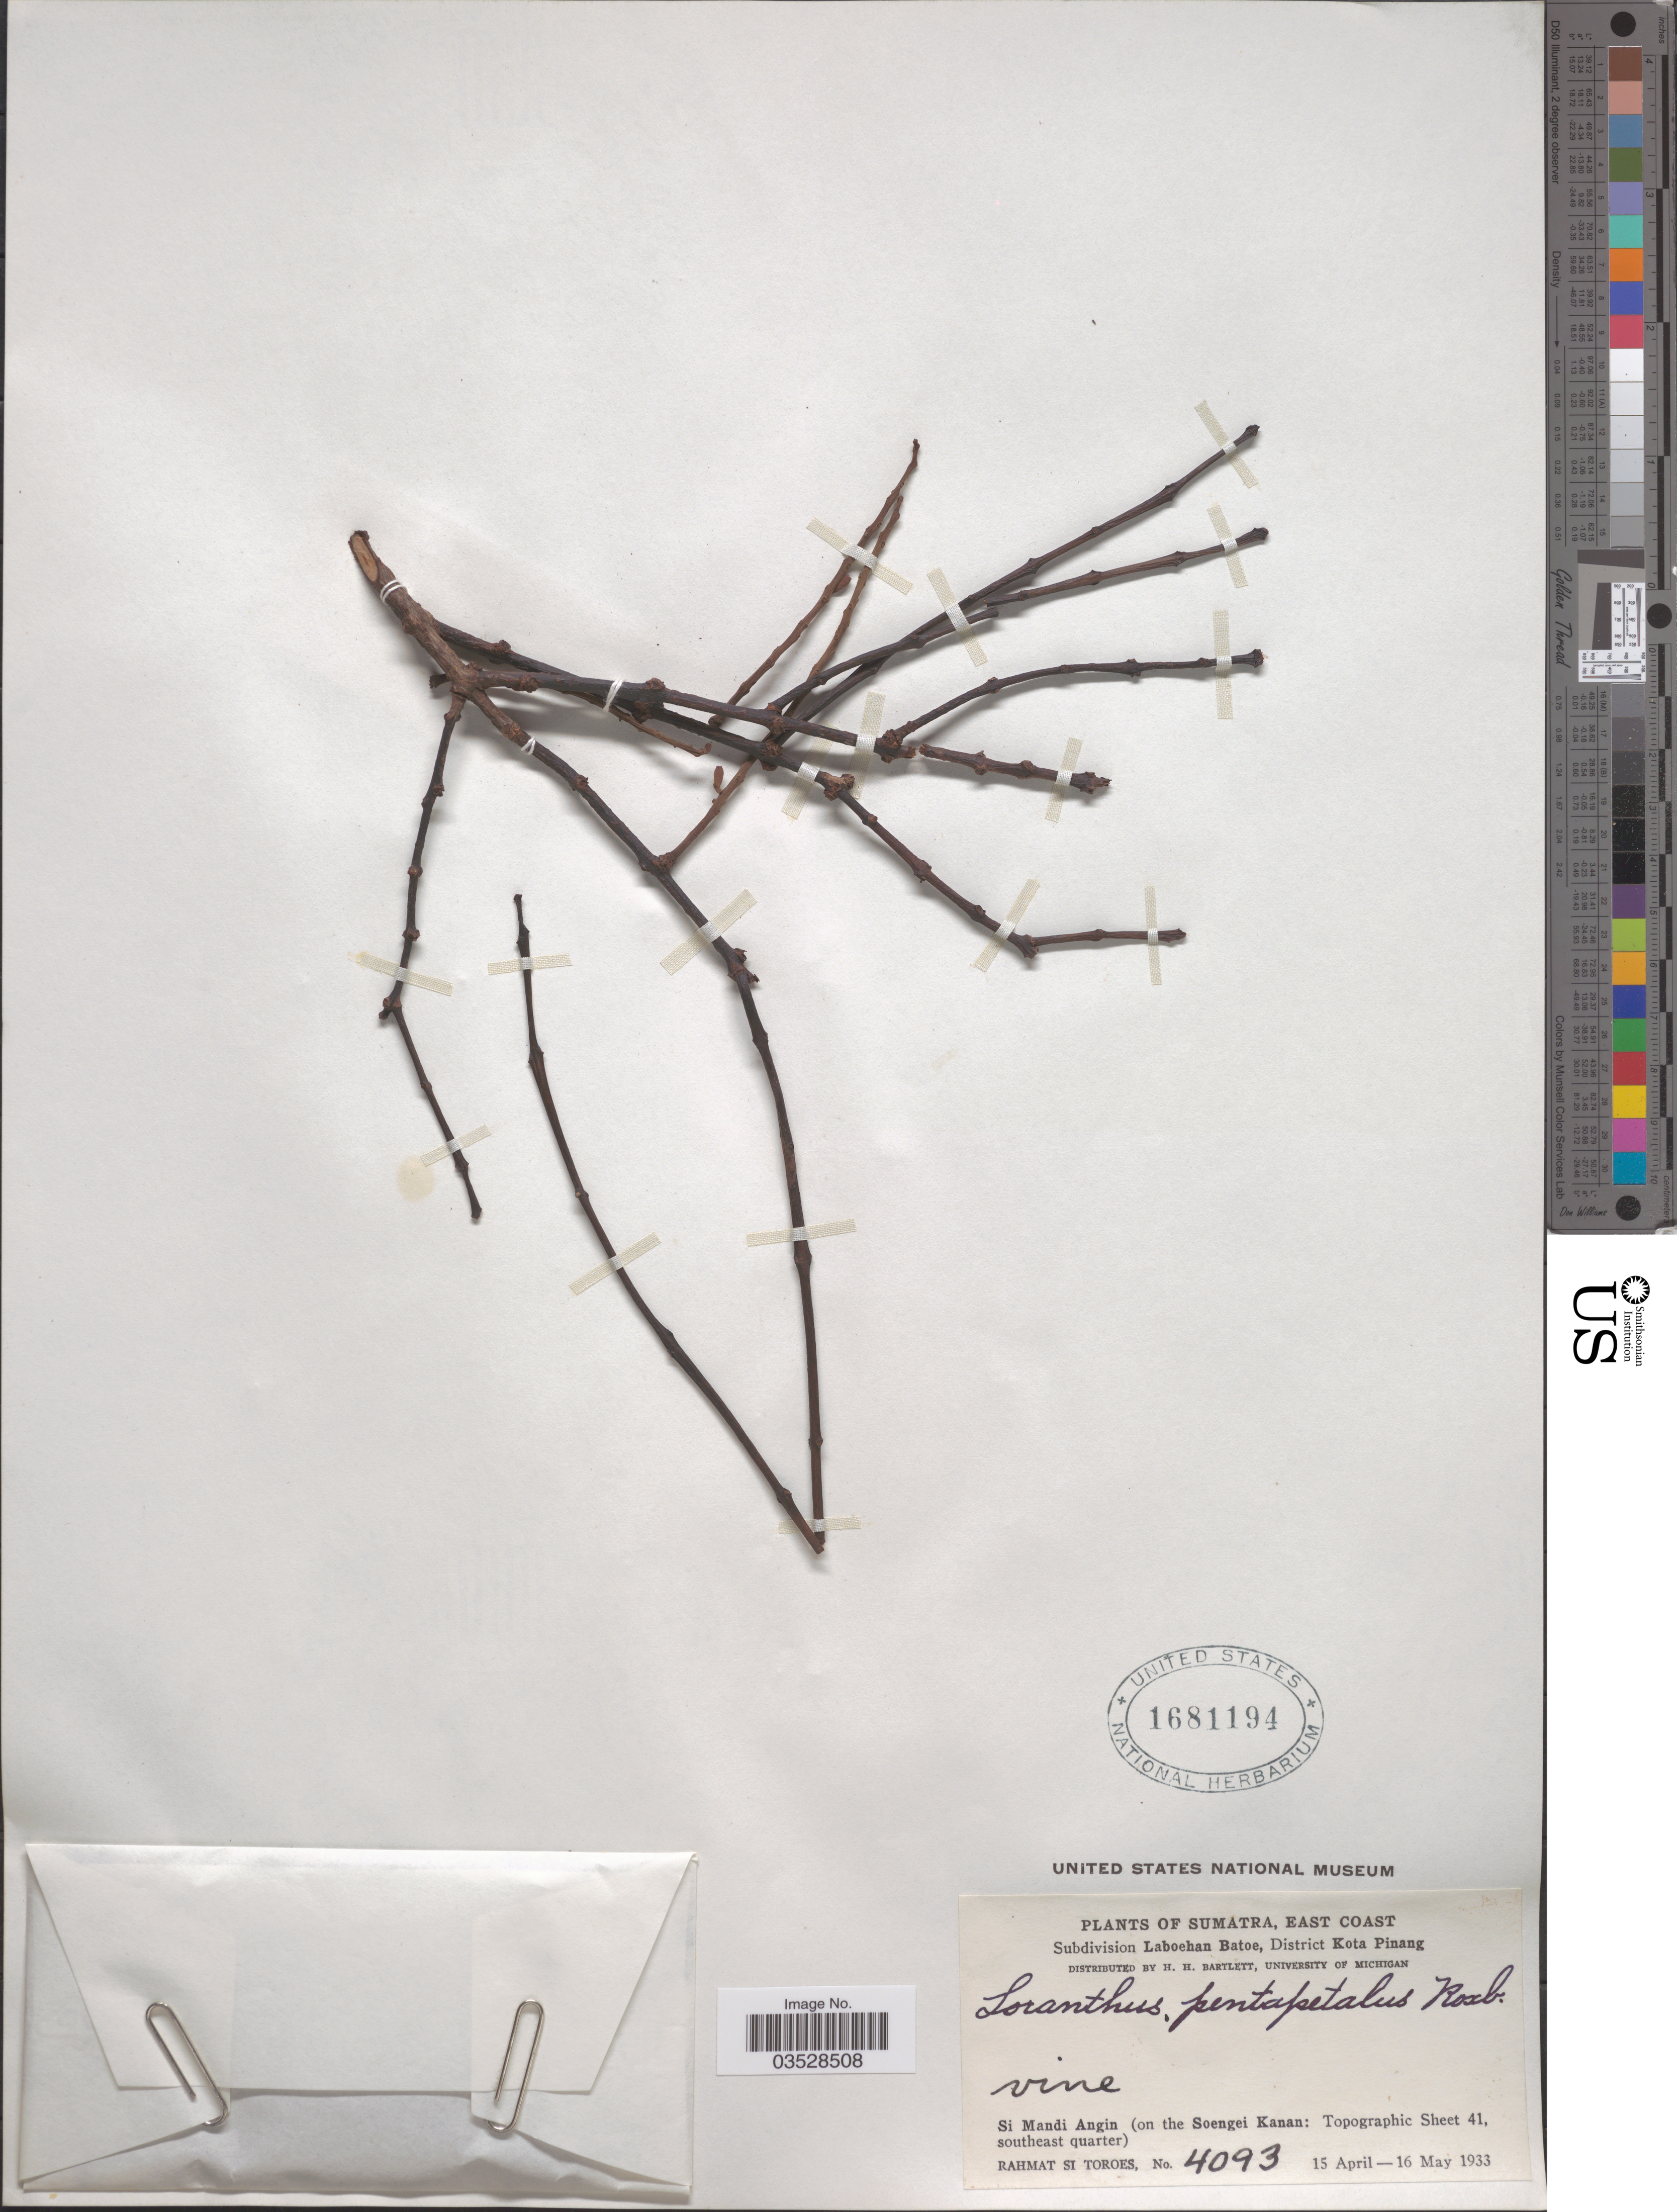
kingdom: Plantae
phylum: Tracheophyta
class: Magnoliopsida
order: Santalales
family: Loranthaceae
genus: Loranthus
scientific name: Loranthus pentapetalus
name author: Roxb.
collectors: Rahmat Si Boeea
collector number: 4093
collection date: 1933-04-15/1933-05-16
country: Indonesia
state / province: Sumatra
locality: East Coast. Subdivision Laboehan Batoe, District Kota Pinang. Si Mandi Angin (on the Soengei Kanan: Topographic Sheet 41, southeast quarter).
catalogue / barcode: US 1681194